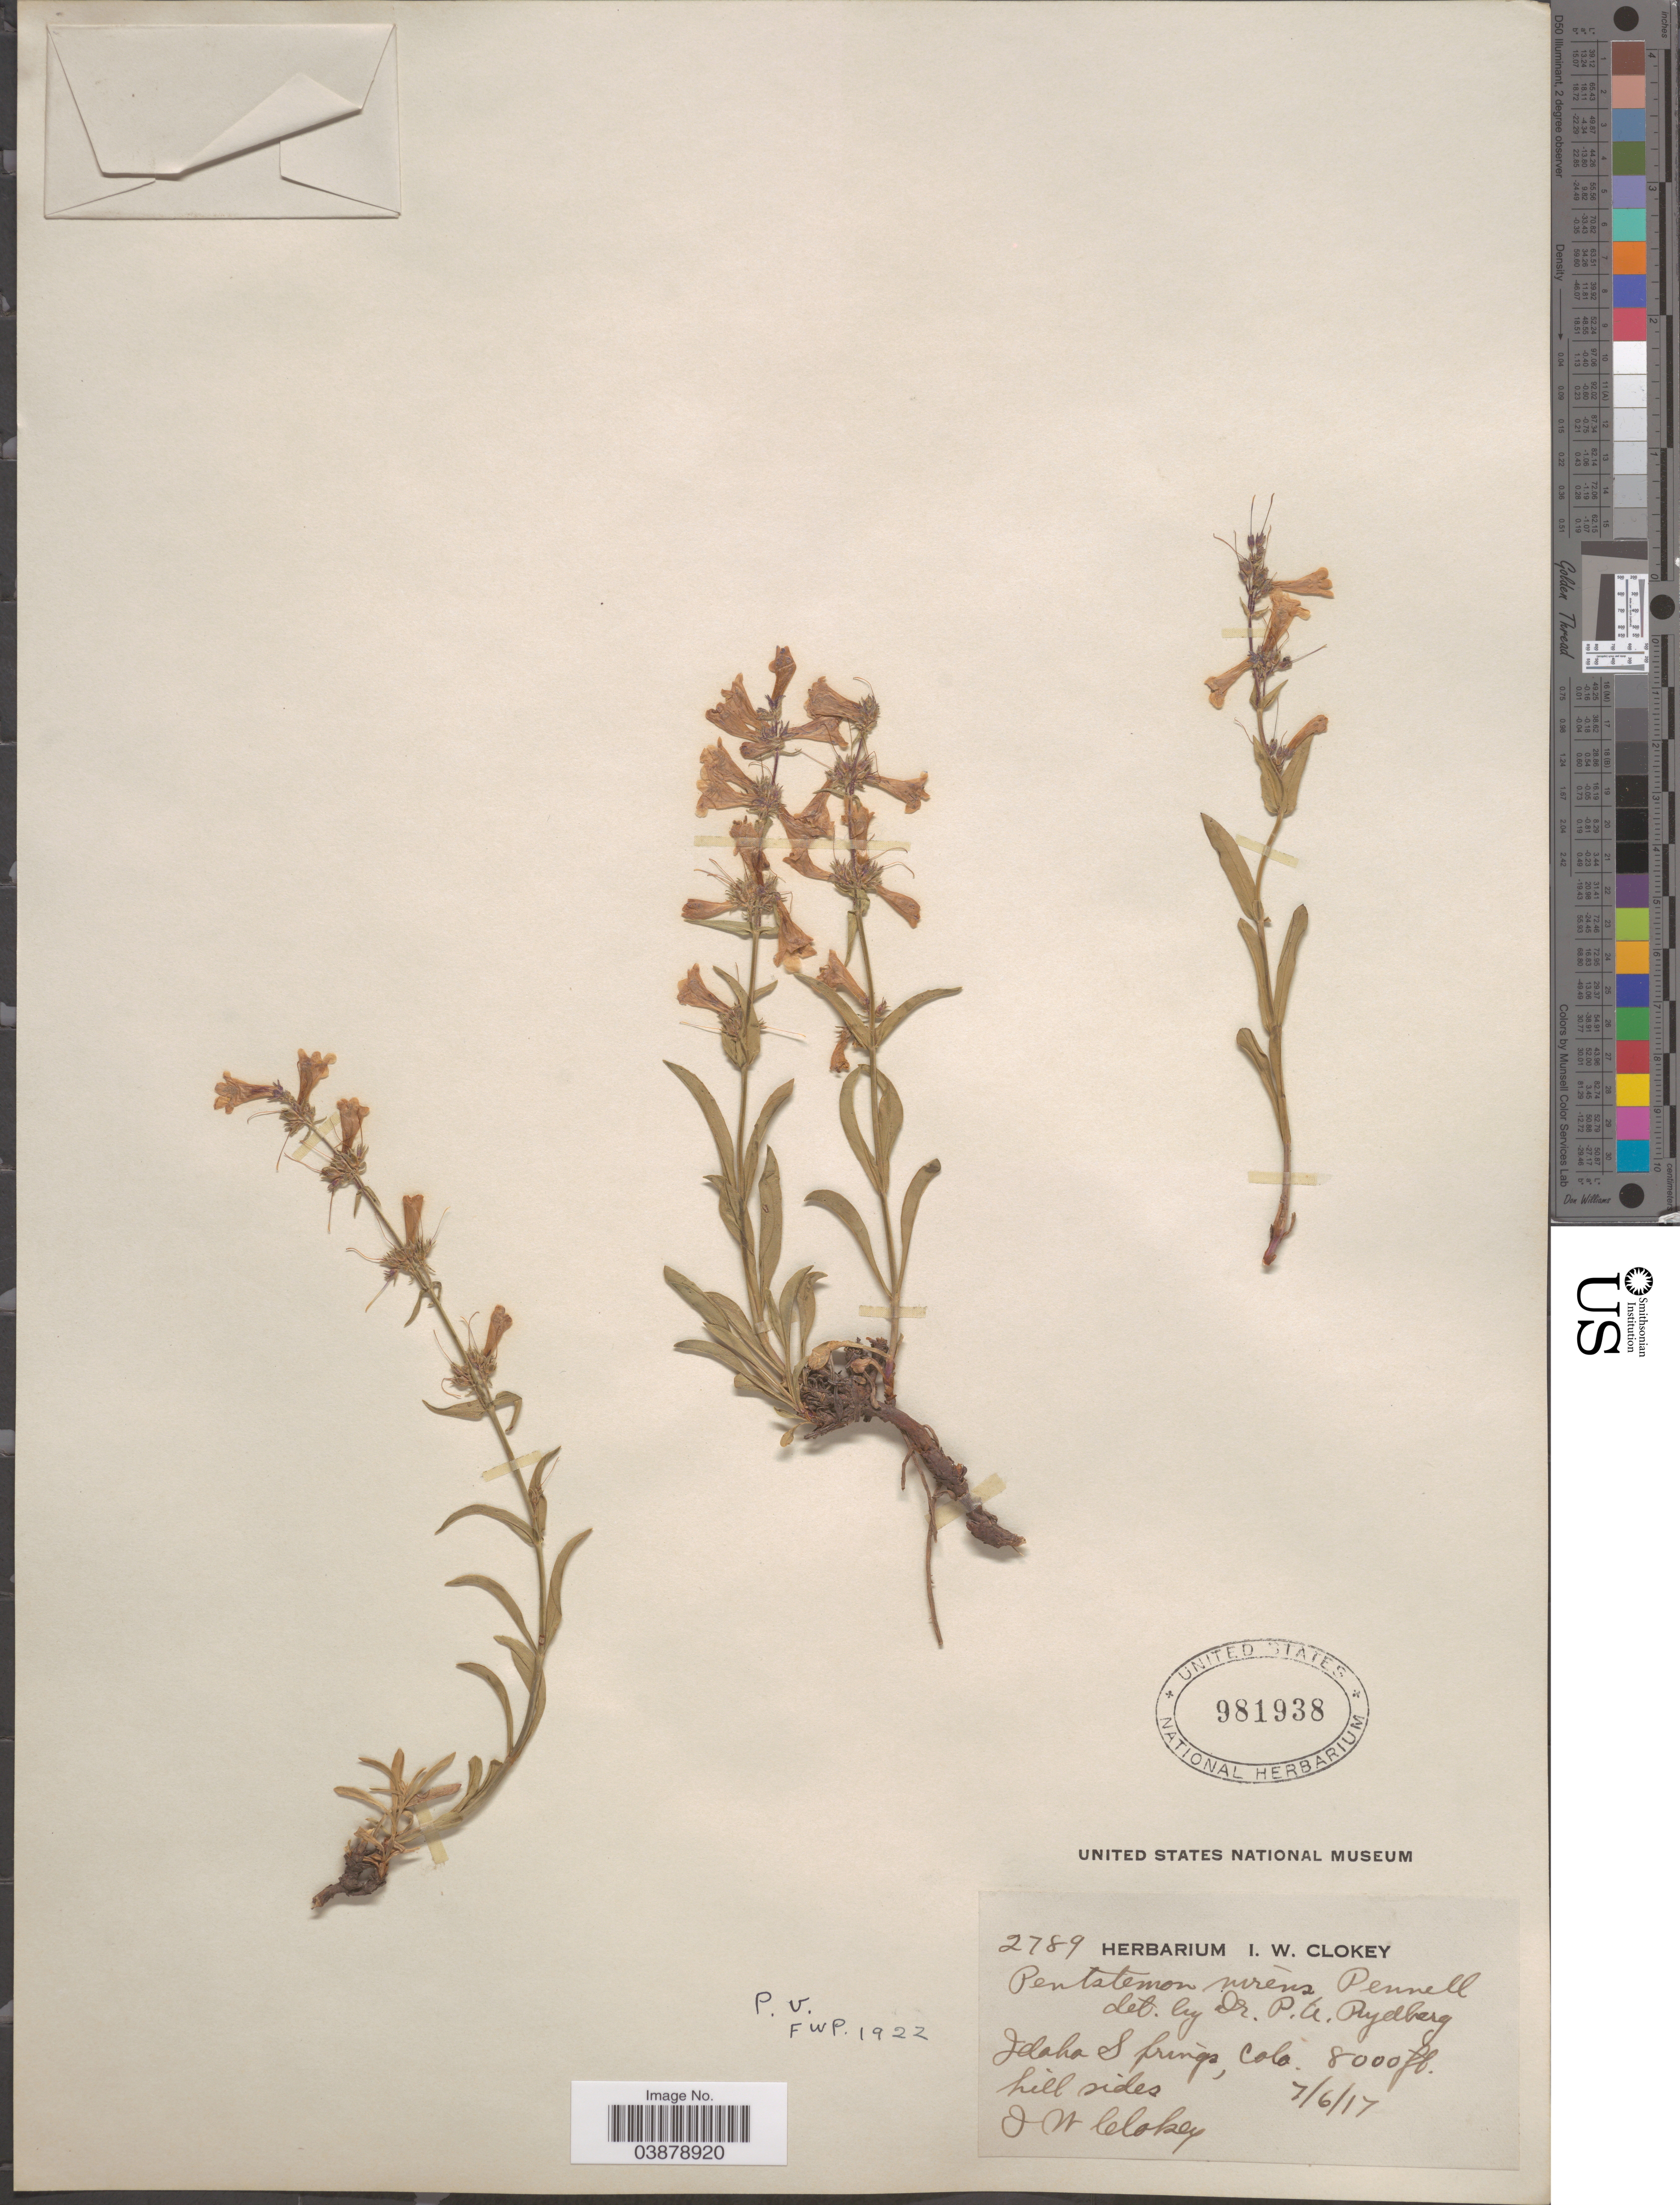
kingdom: Plantae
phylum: Tracheophyta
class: Magnoliopsida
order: Lamiales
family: Plantaginaceae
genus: Penstemon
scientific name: Penstemon virens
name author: Pennell ex Rydb.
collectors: I. W. Clokey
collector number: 2789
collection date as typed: Transcribed d/m/y: 6/7/17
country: United States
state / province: Colorado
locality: Idaho Springs.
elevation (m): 2438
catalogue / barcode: US 981938